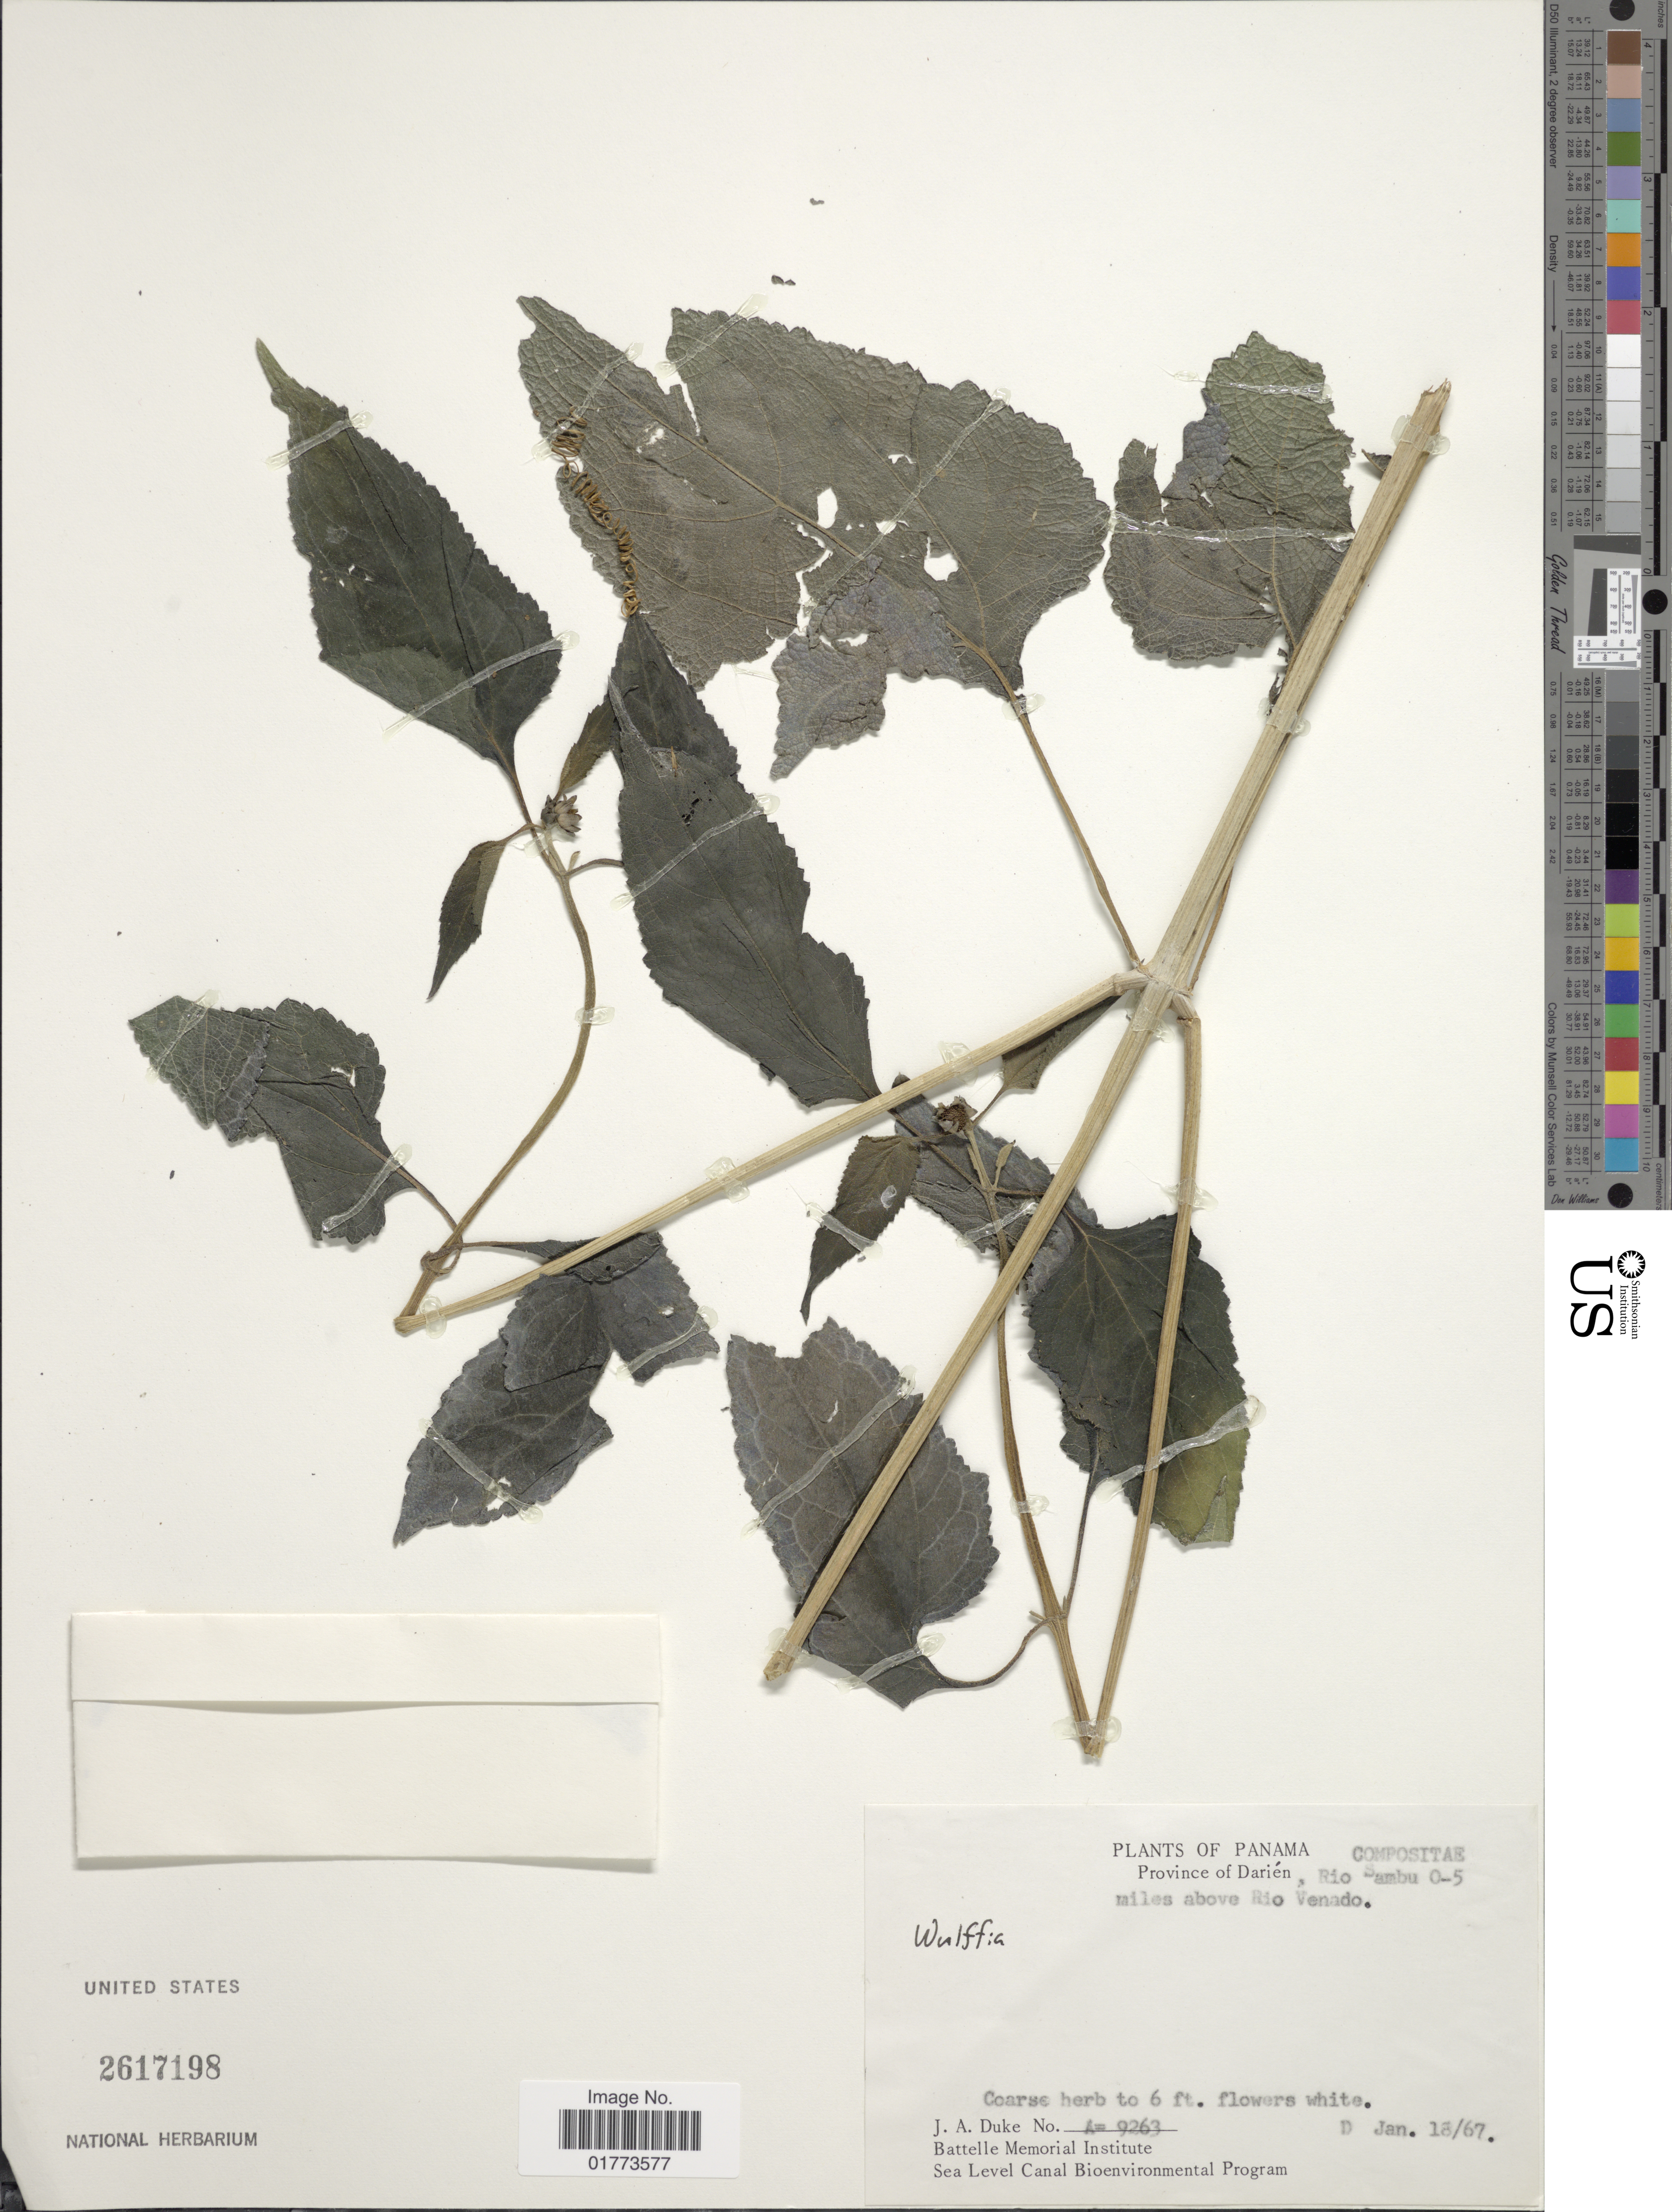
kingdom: Plantae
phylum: Tracheophyta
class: Magnoliopsida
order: Asterales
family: Asteraceae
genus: Melanthera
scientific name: Melanthera nivea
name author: (L.) Small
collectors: J. A. Duke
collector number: A-9263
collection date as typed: Transcribed d/m/y: 18/1/67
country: Panama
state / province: Darién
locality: Rio Sambu 0-5 miles above Rio Venado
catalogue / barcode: US 2617198